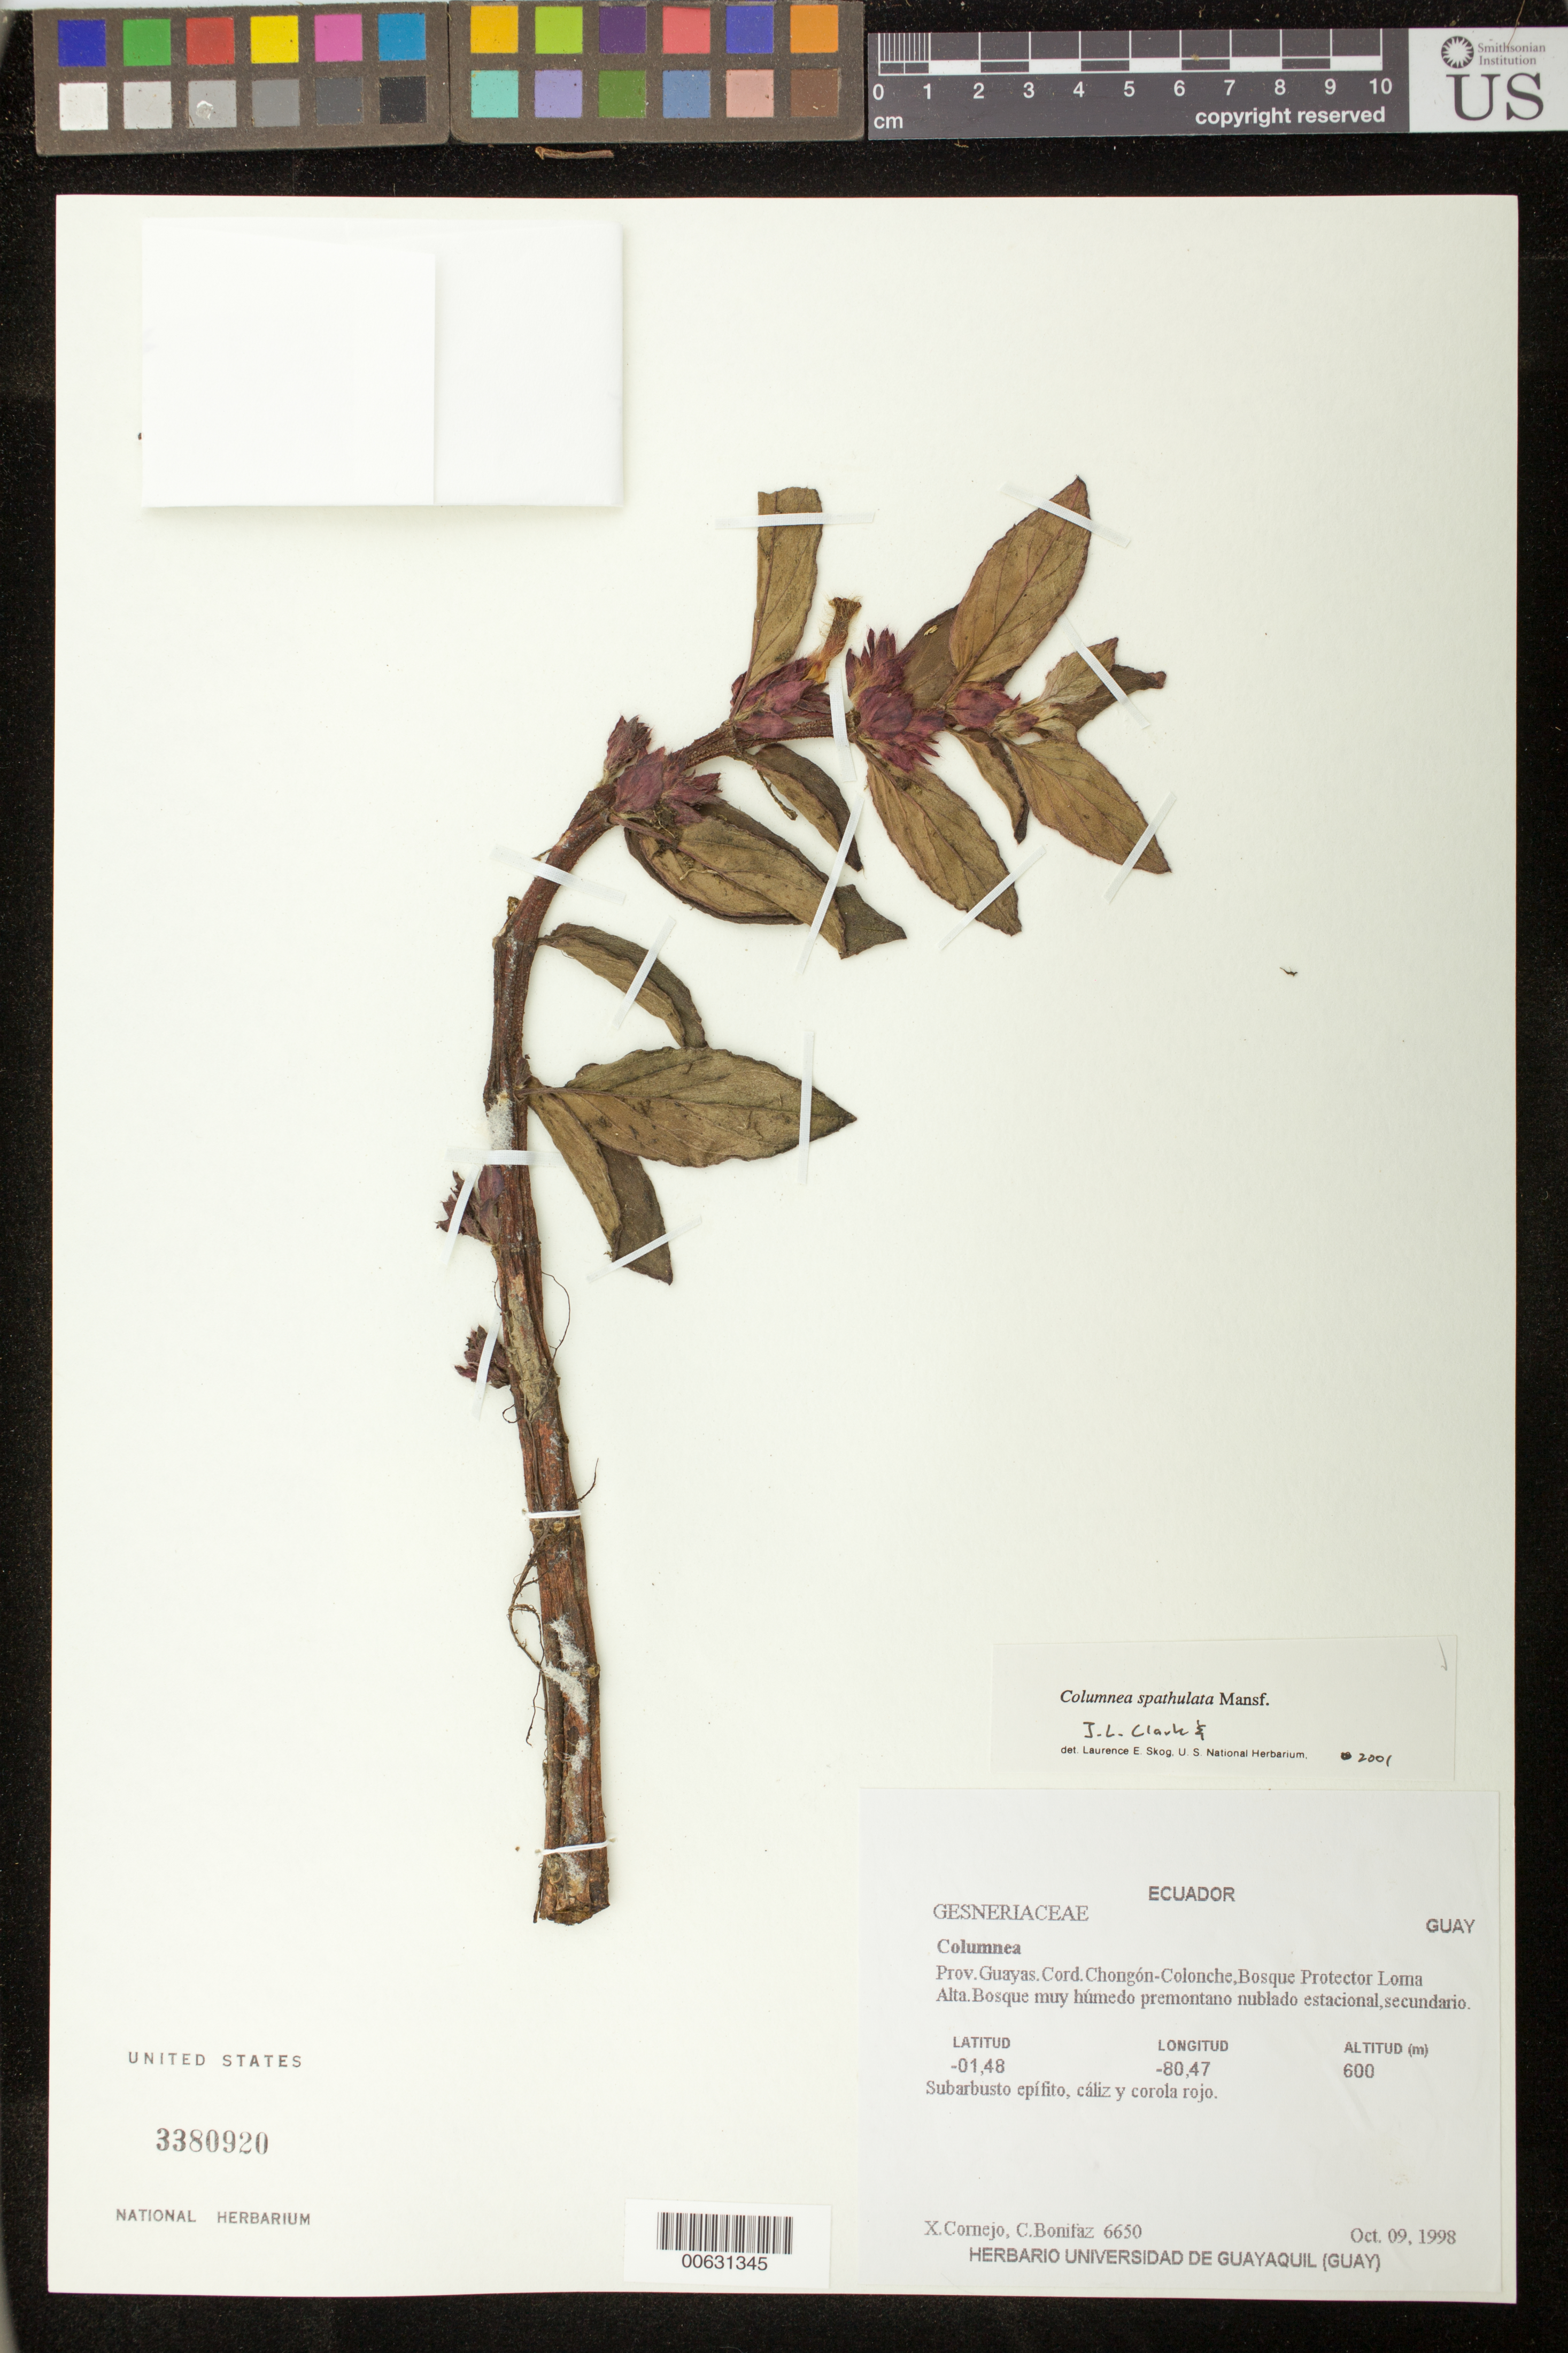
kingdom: Plantae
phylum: Tracheophyta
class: Magnoliopsida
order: Lamiales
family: Gesneriaceae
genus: Columnea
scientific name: Columnea spathulata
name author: Mansf.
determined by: Clark, J. L.; Skog, Laurence E.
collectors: X. F. Cornejo & C. Bonifaz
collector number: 6650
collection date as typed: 09 Oct 1998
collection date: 1998-10-09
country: Ecuador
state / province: Guayas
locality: Cord. Chongón-Colonche, Bosque Protector Loma Alta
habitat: Bosque muy húmedo premontano nublado estacional, secundario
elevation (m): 600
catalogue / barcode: US 3380920